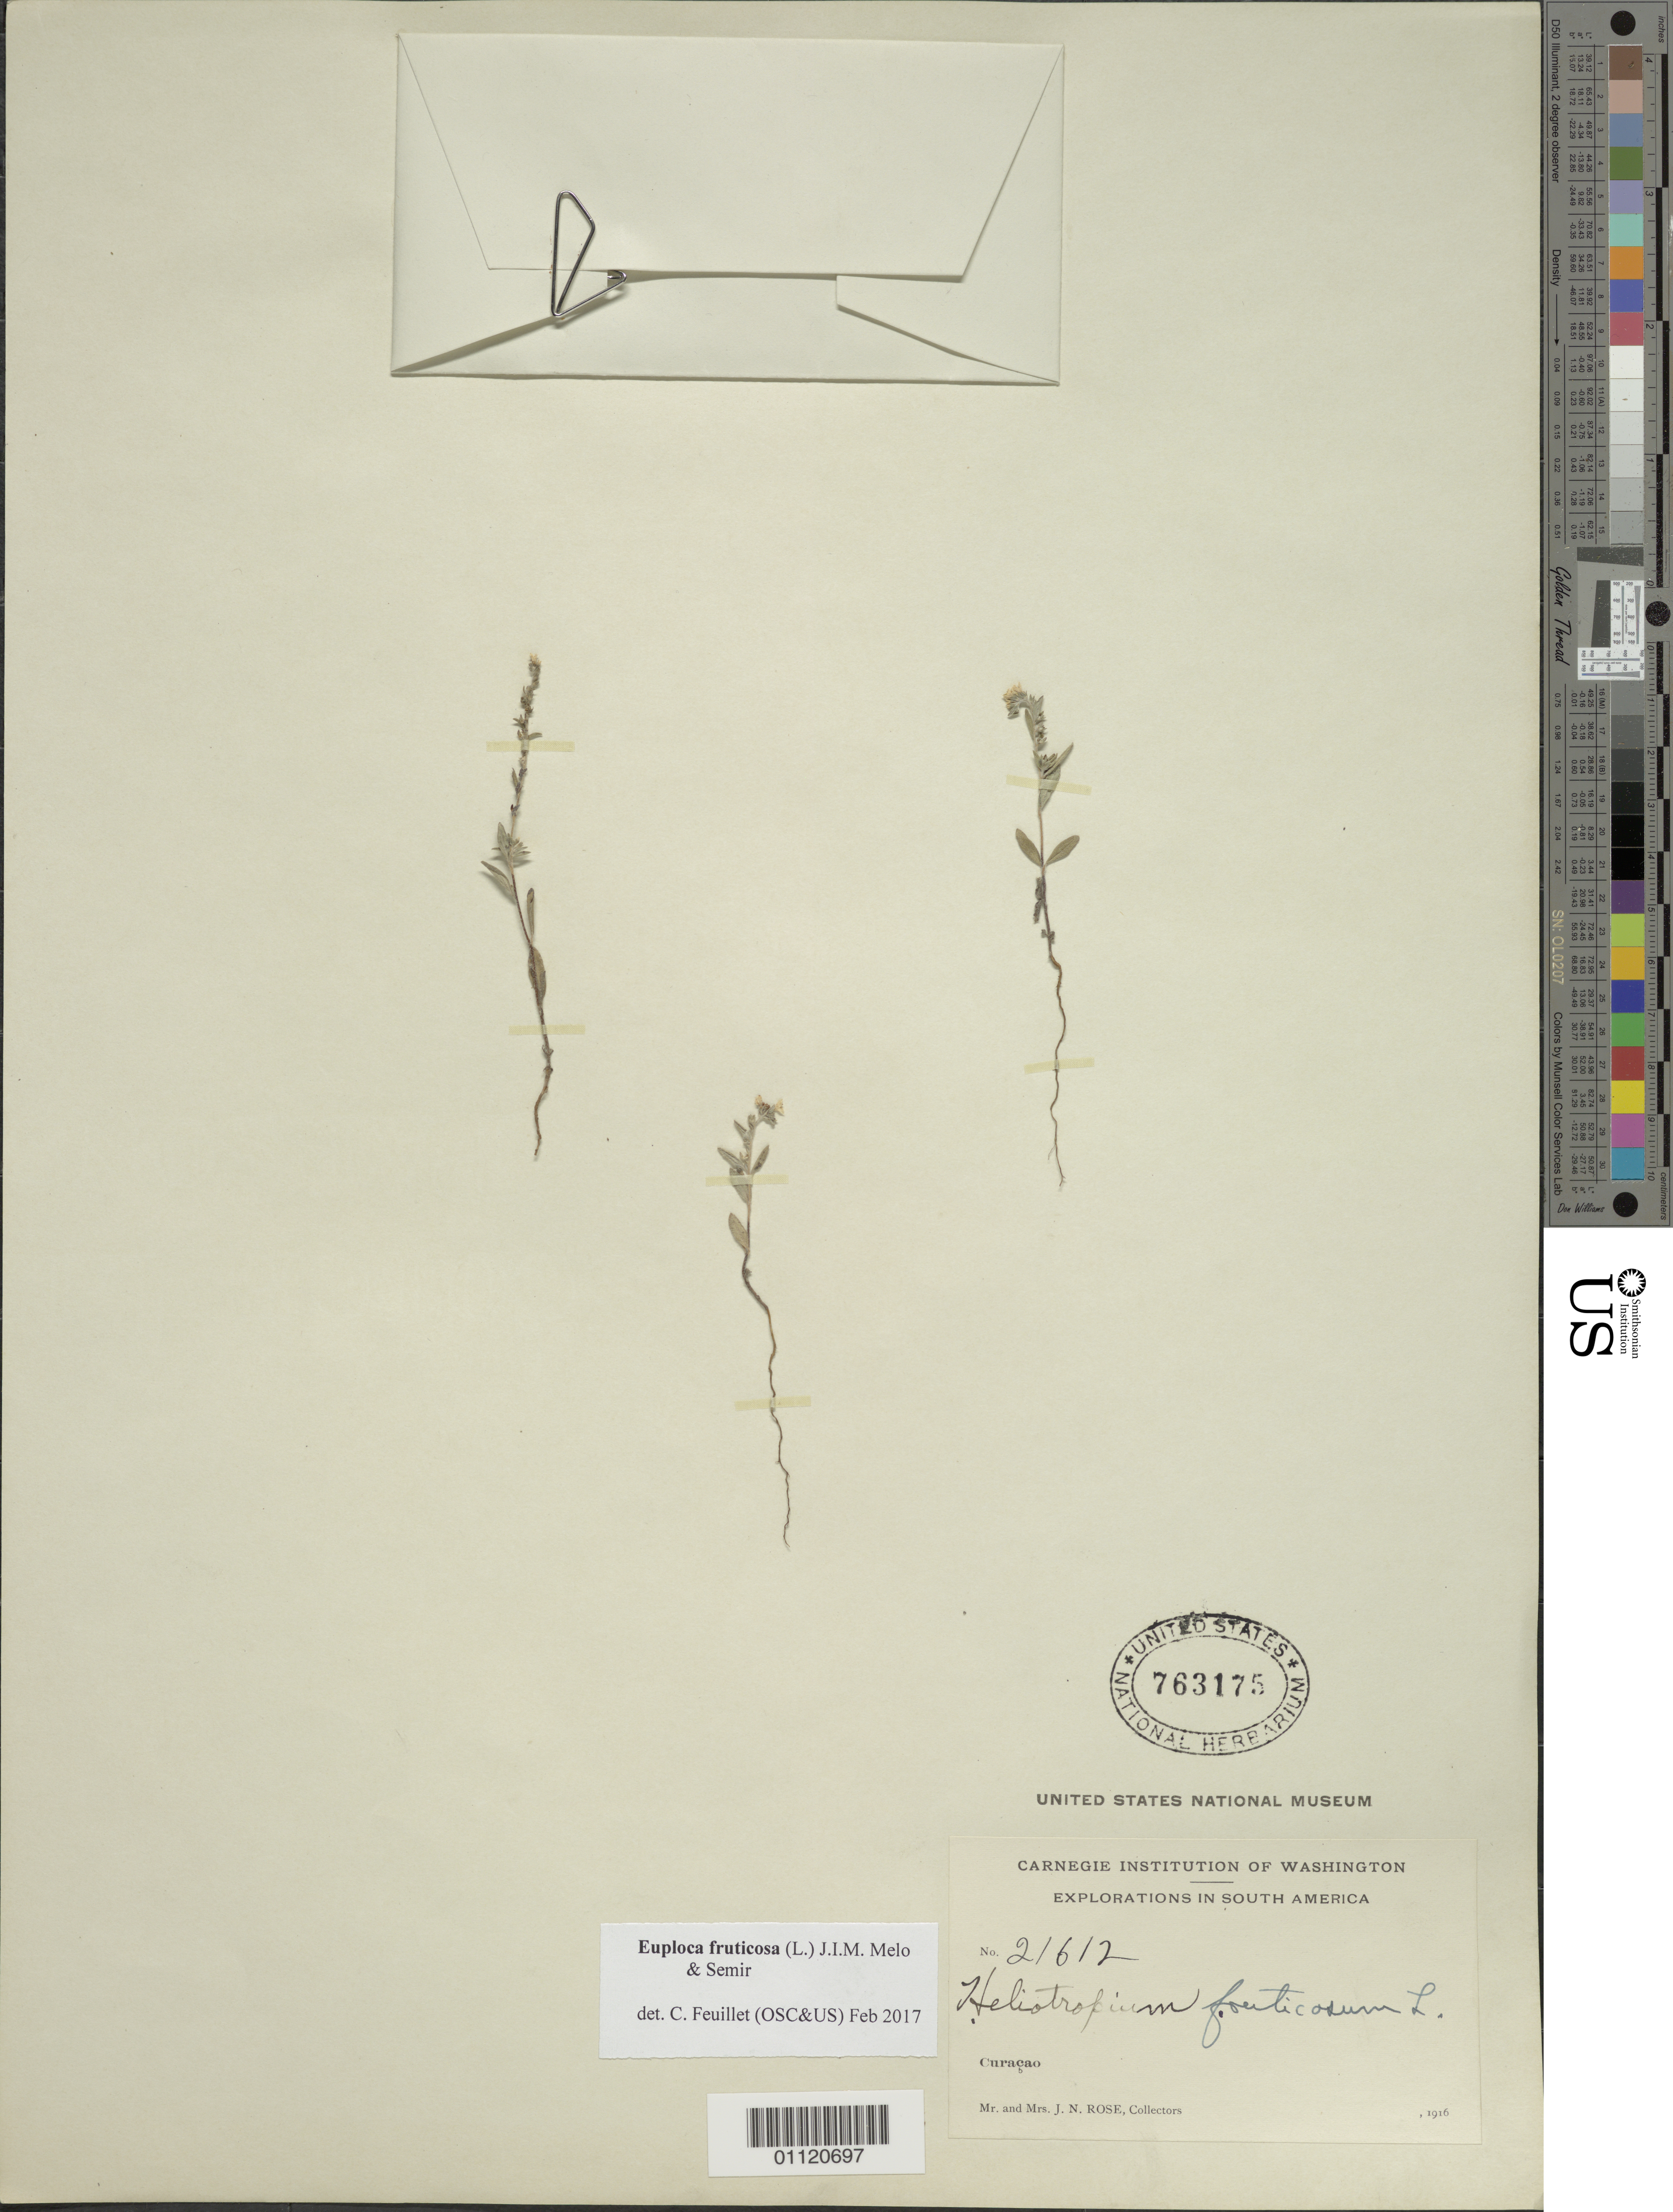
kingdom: Plantae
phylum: Tracheophyta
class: Magnoliopsida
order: Boraginales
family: Heliotropiaceae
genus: Heliotropium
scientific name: Heliotropium fruticosum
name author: L.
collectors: J. N. Rose & L. B. Rose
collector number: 21612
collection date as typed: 01 Jan 1916 to 31 Dec 1916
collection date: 1916-01-01/1916-12-31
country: Curaçao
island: Curaçao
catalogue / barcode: US 763175